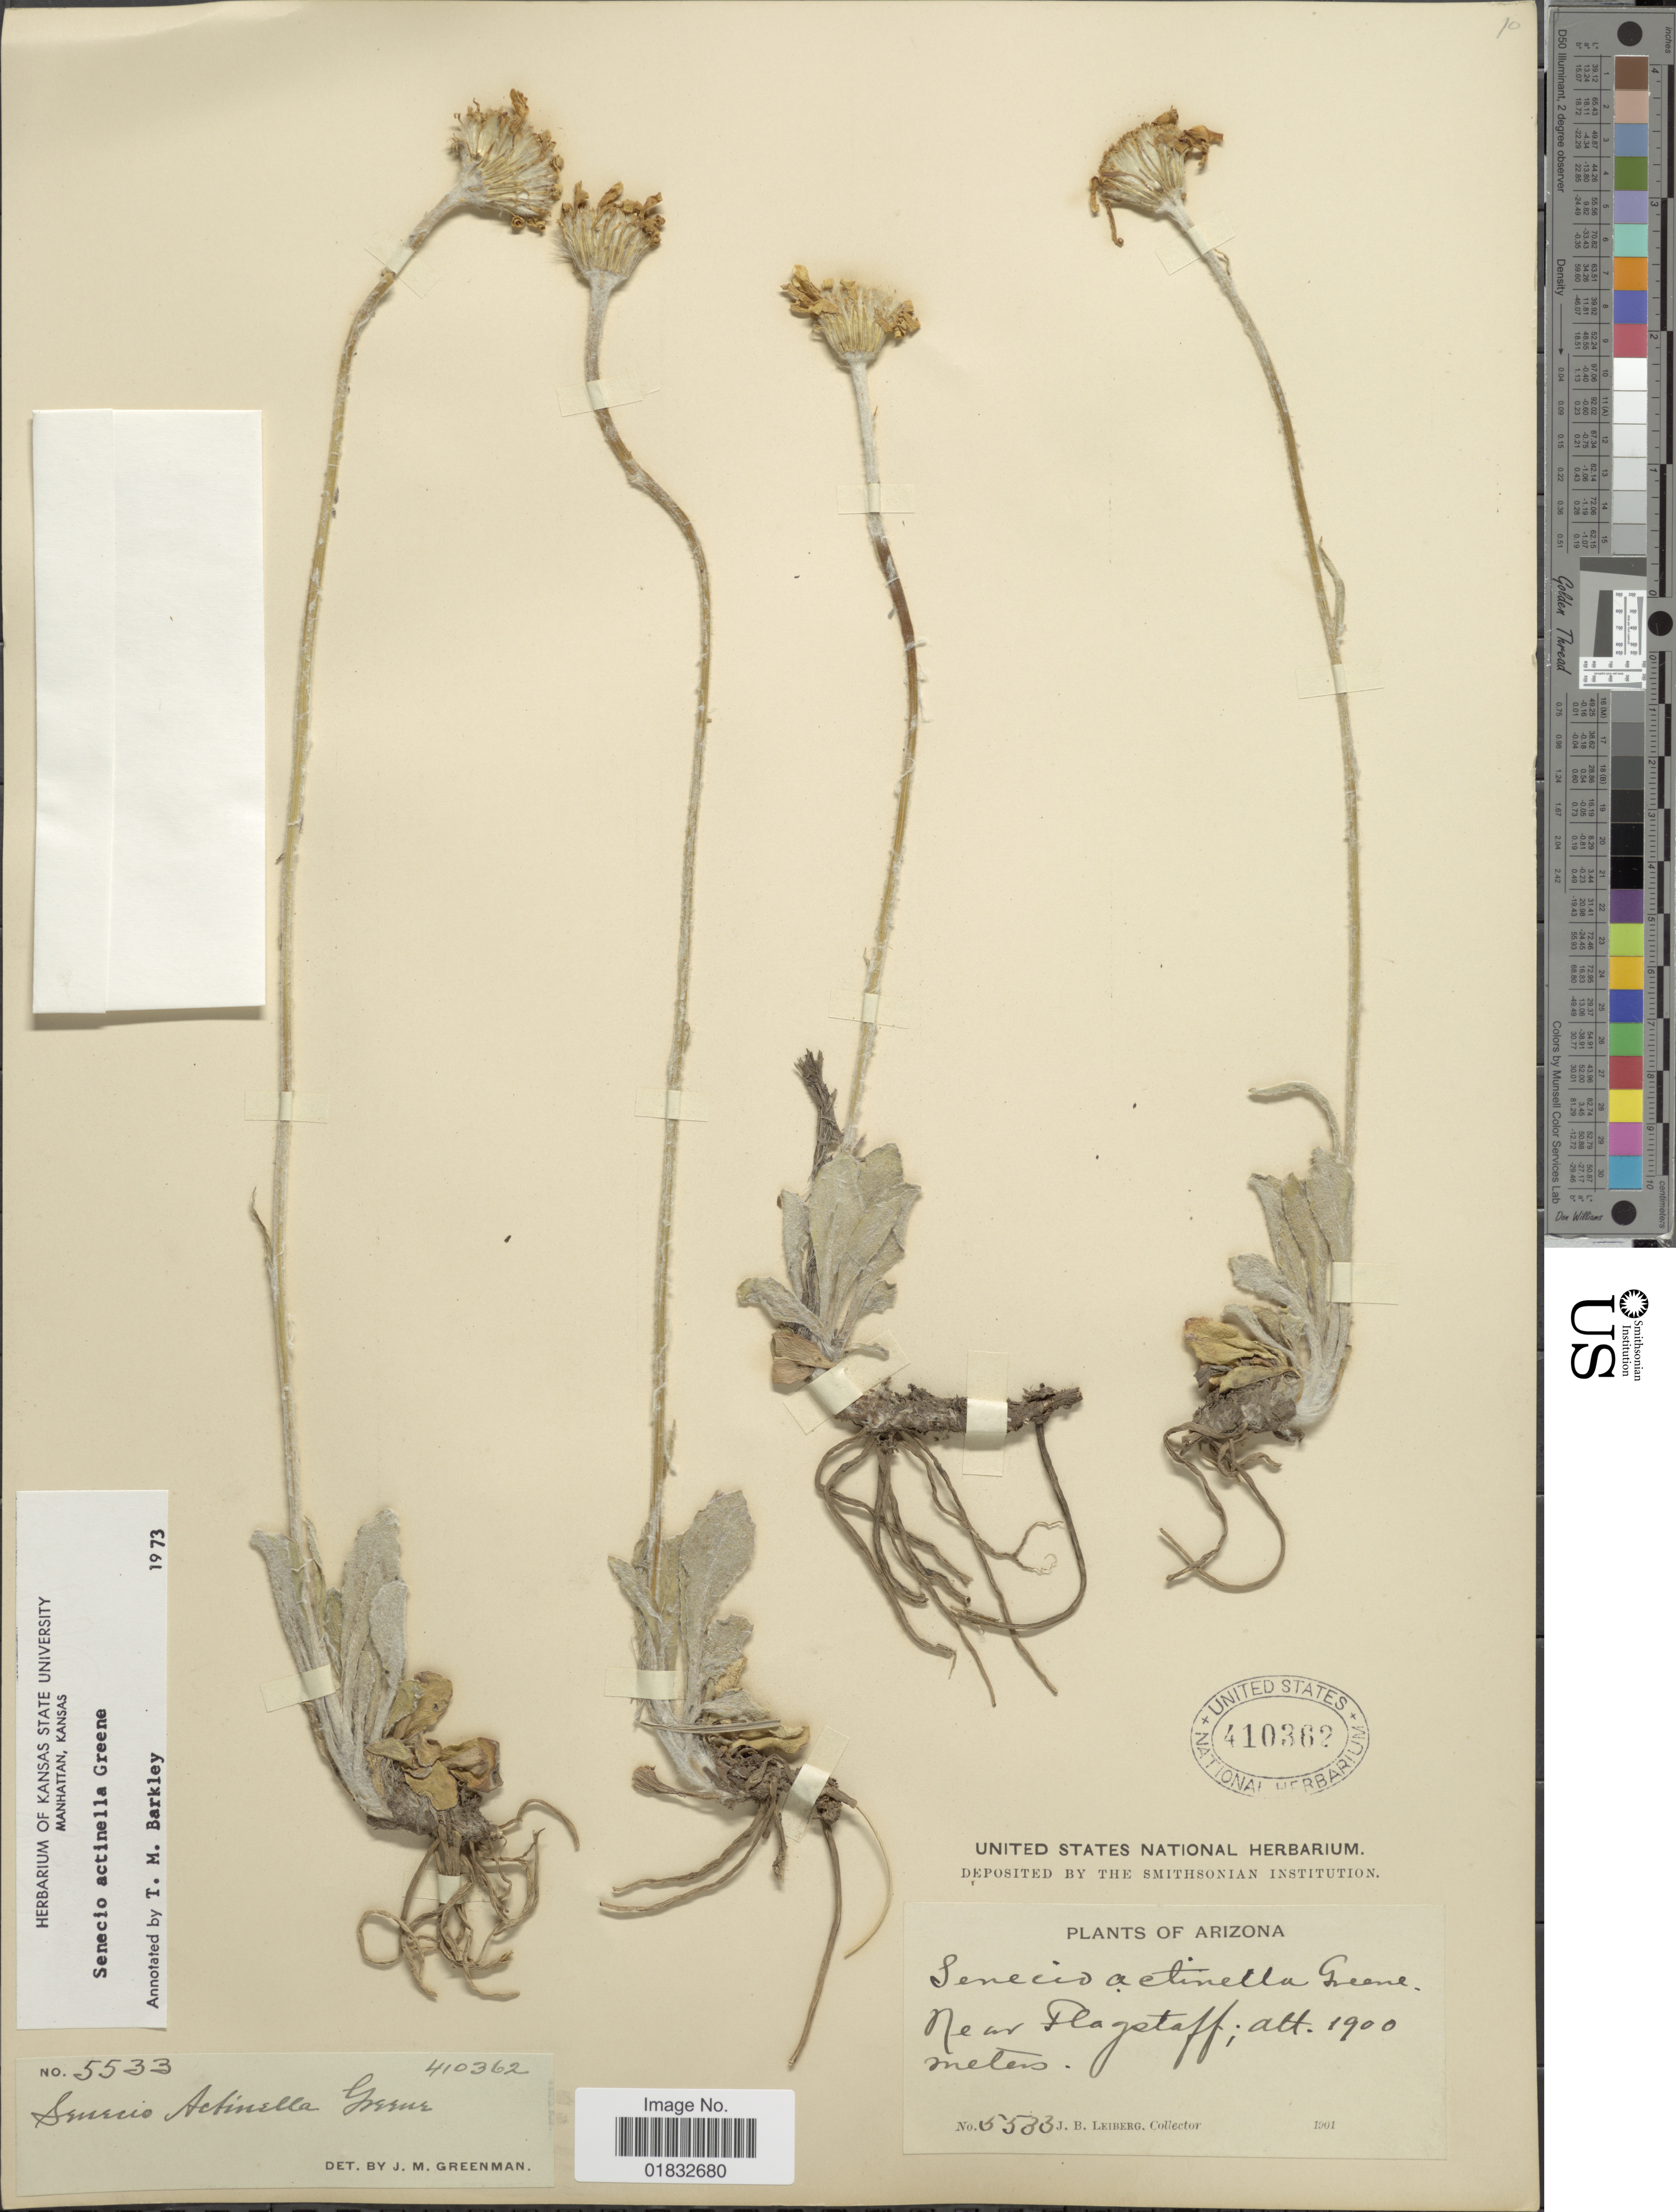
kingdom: Plantae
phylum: Tracheophyta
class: Magnoliopsida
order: Asterales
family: Asteraceae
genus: Senecio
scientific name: Senecio actinella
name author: Greene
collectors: J. B. Leiberg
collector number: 5533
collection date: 1901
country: United States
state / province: Arizona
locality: Near Flagstaff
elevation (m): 1900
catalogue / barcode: US 410362